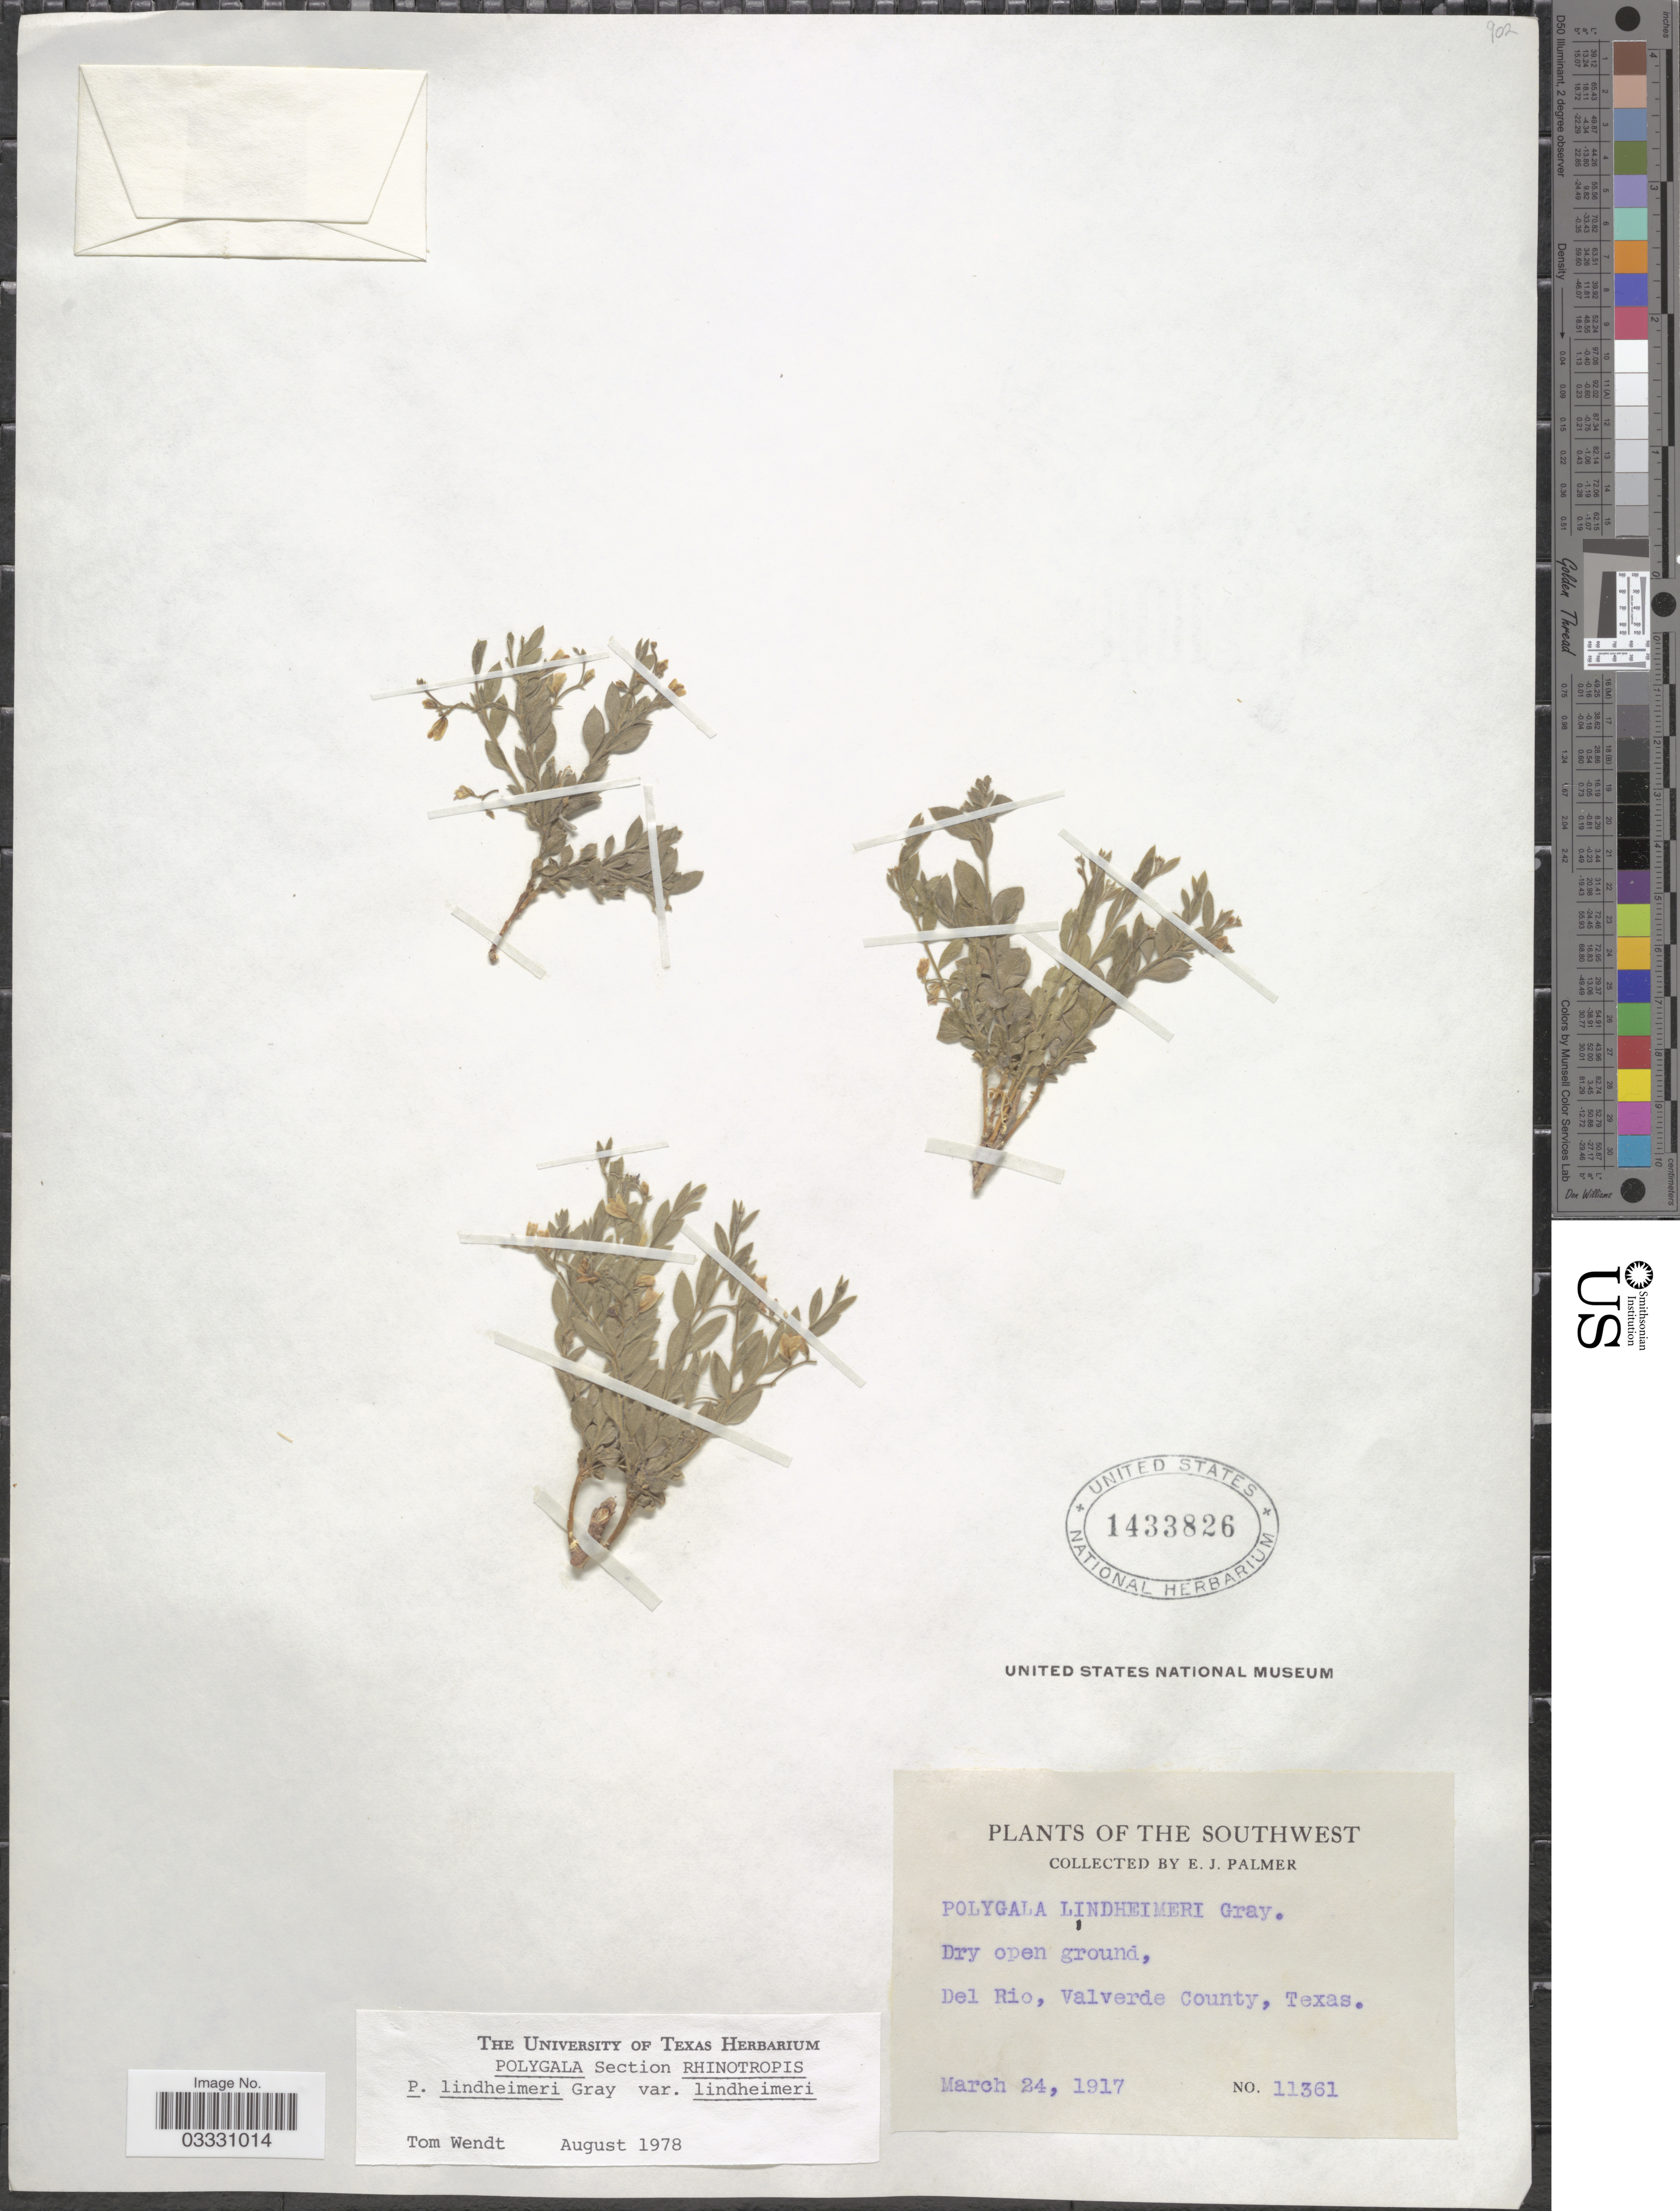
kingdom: Plantae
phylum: Tracheophyta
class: Magnoliopsida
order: Fabales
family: Polygalaceae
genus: Rhinotropis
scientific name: Rhinotropis lindheimeri var. lindheimeri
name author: (A. Gray) J.R. Abbott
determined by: Strong, Mark T., (BOT), Smithsonian Institution - National Museum of Natural History (UNITED STATES)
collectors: E. J. Palmer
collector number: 11361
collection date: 1917-03-24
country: United States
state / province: Texas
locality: The Southwest. Del Rio, Valverde County.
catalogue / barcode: US 1433826